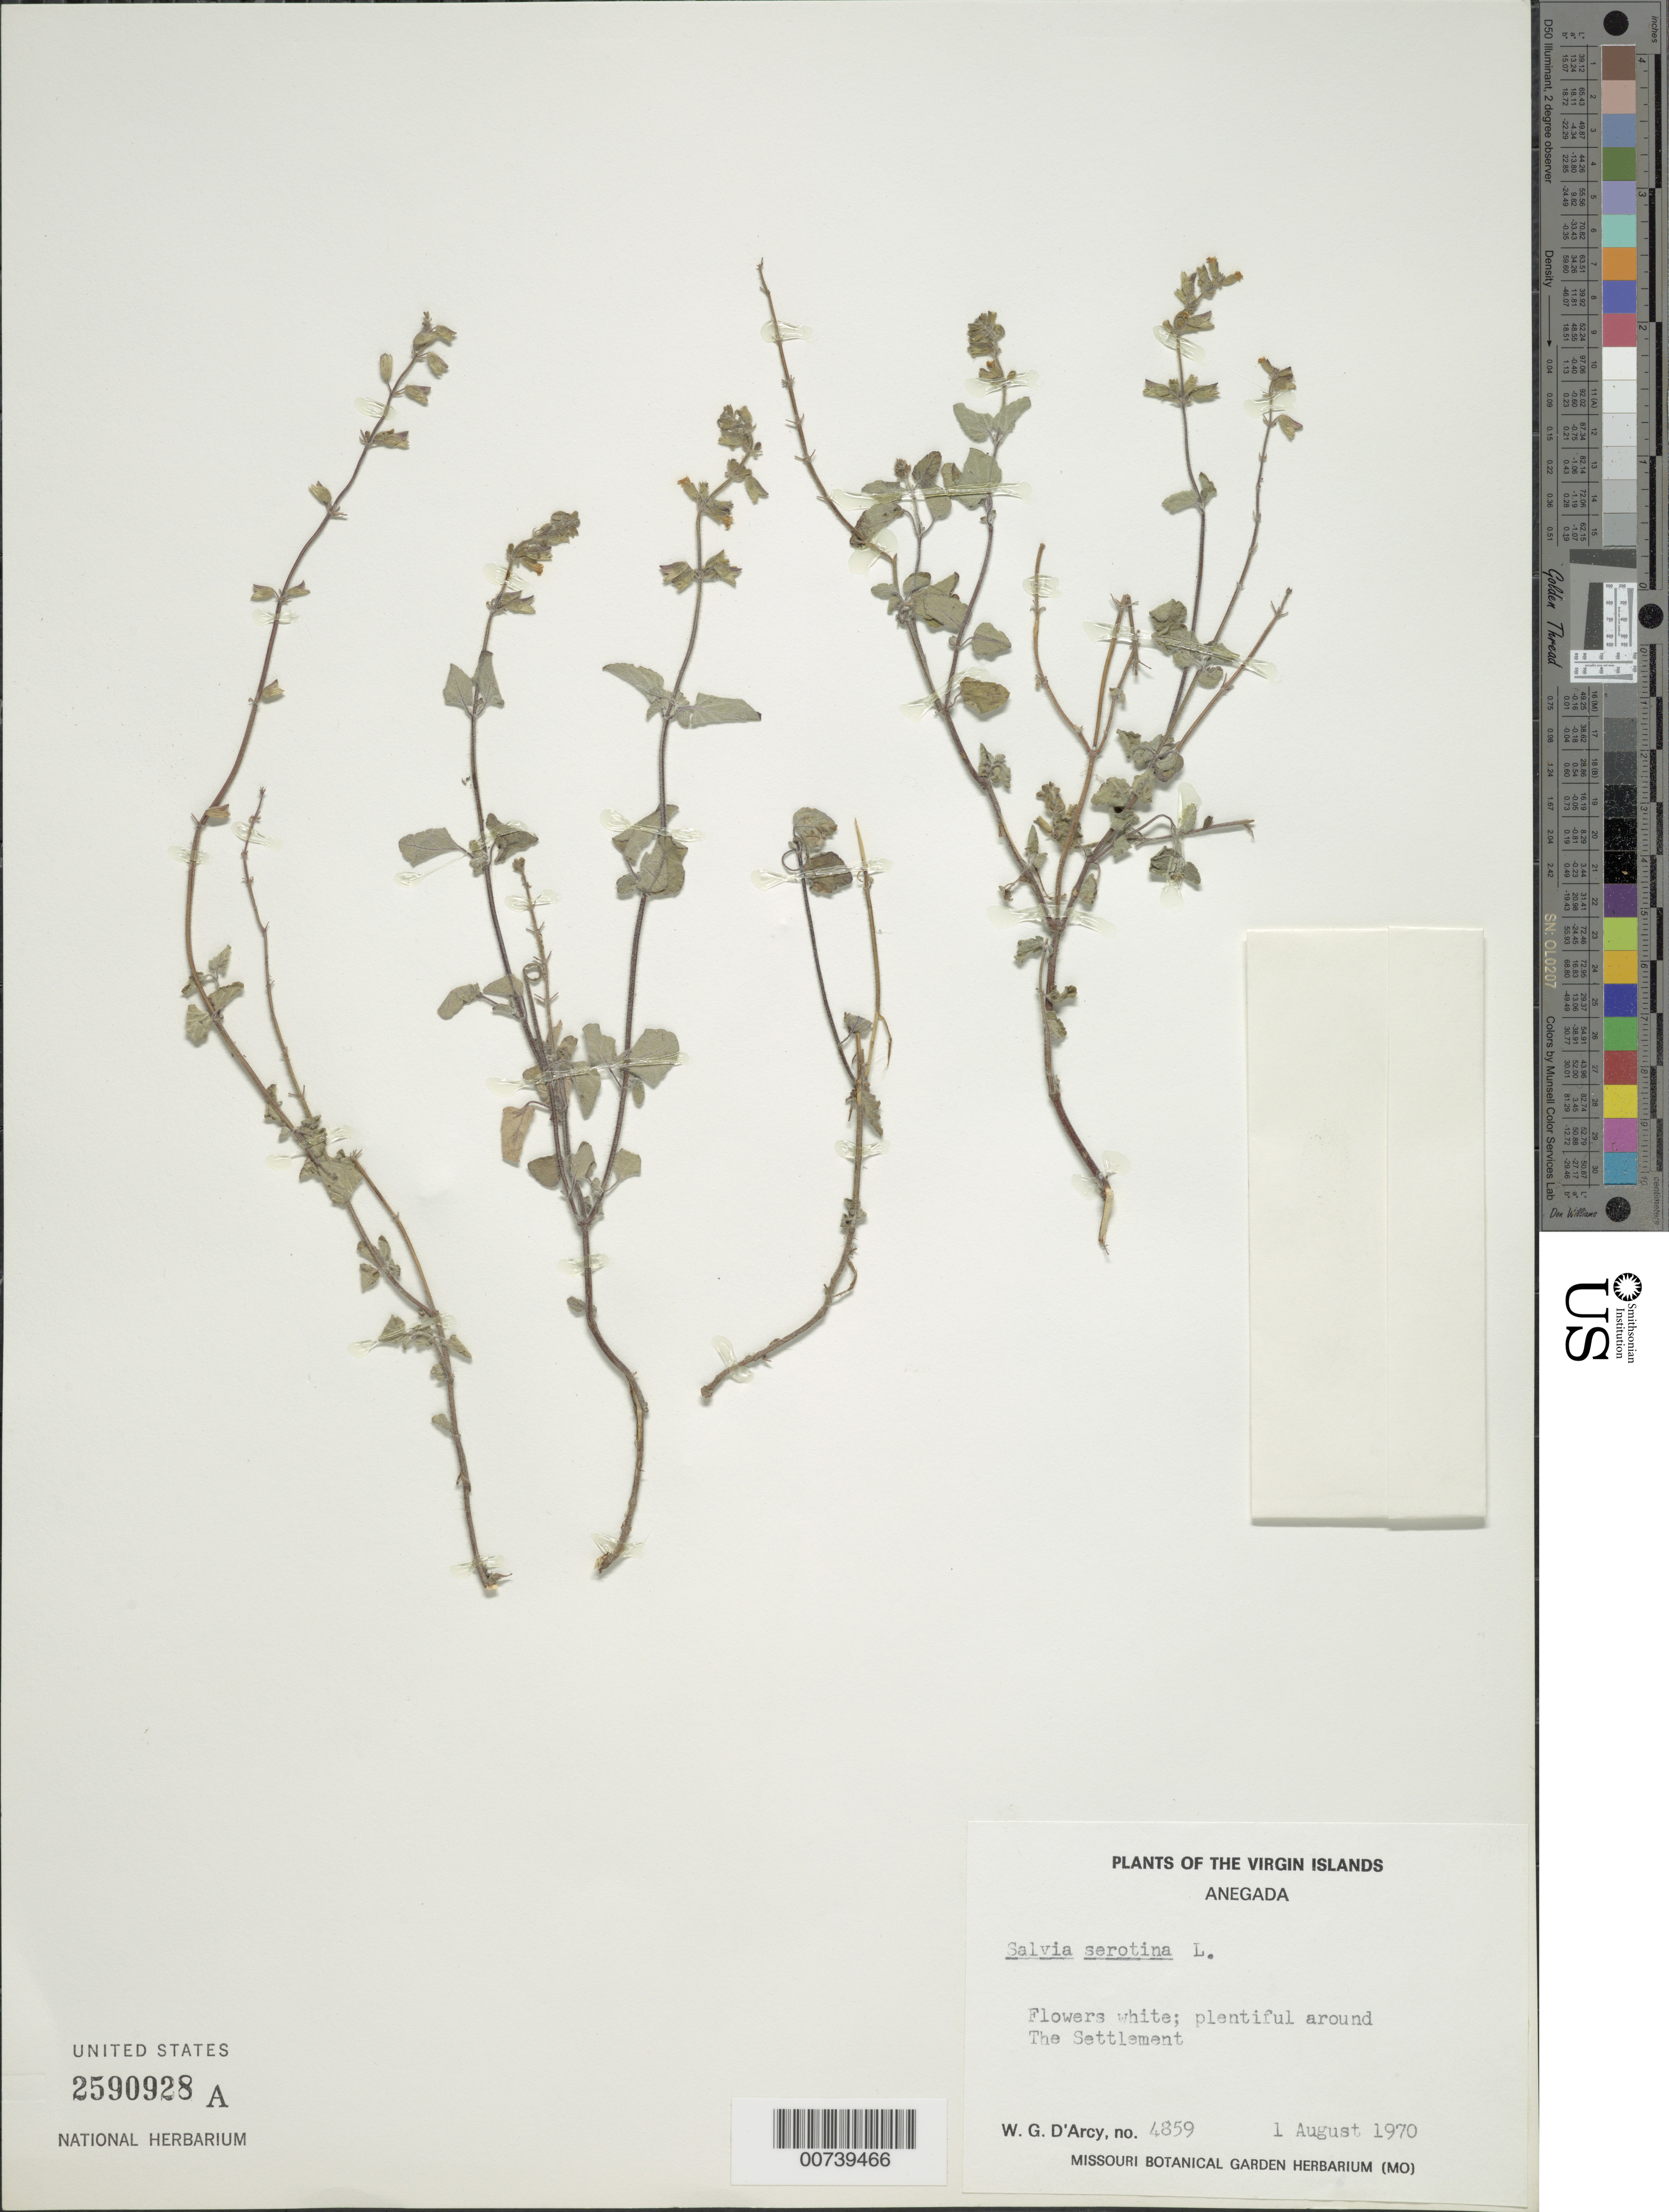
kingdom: Plantae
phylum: Tracheophyta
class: Magnoliopsida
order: Lamiales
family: Lamiaceae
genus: Salvia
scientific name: Salvia serotina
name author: L.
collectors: W. G. D'Arcy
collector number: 4859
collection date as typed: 01 Aug 1970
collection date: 1970-08-01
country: British Virgin Islands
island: Anegada I.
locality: The Settlement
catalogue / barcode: US 2590928A